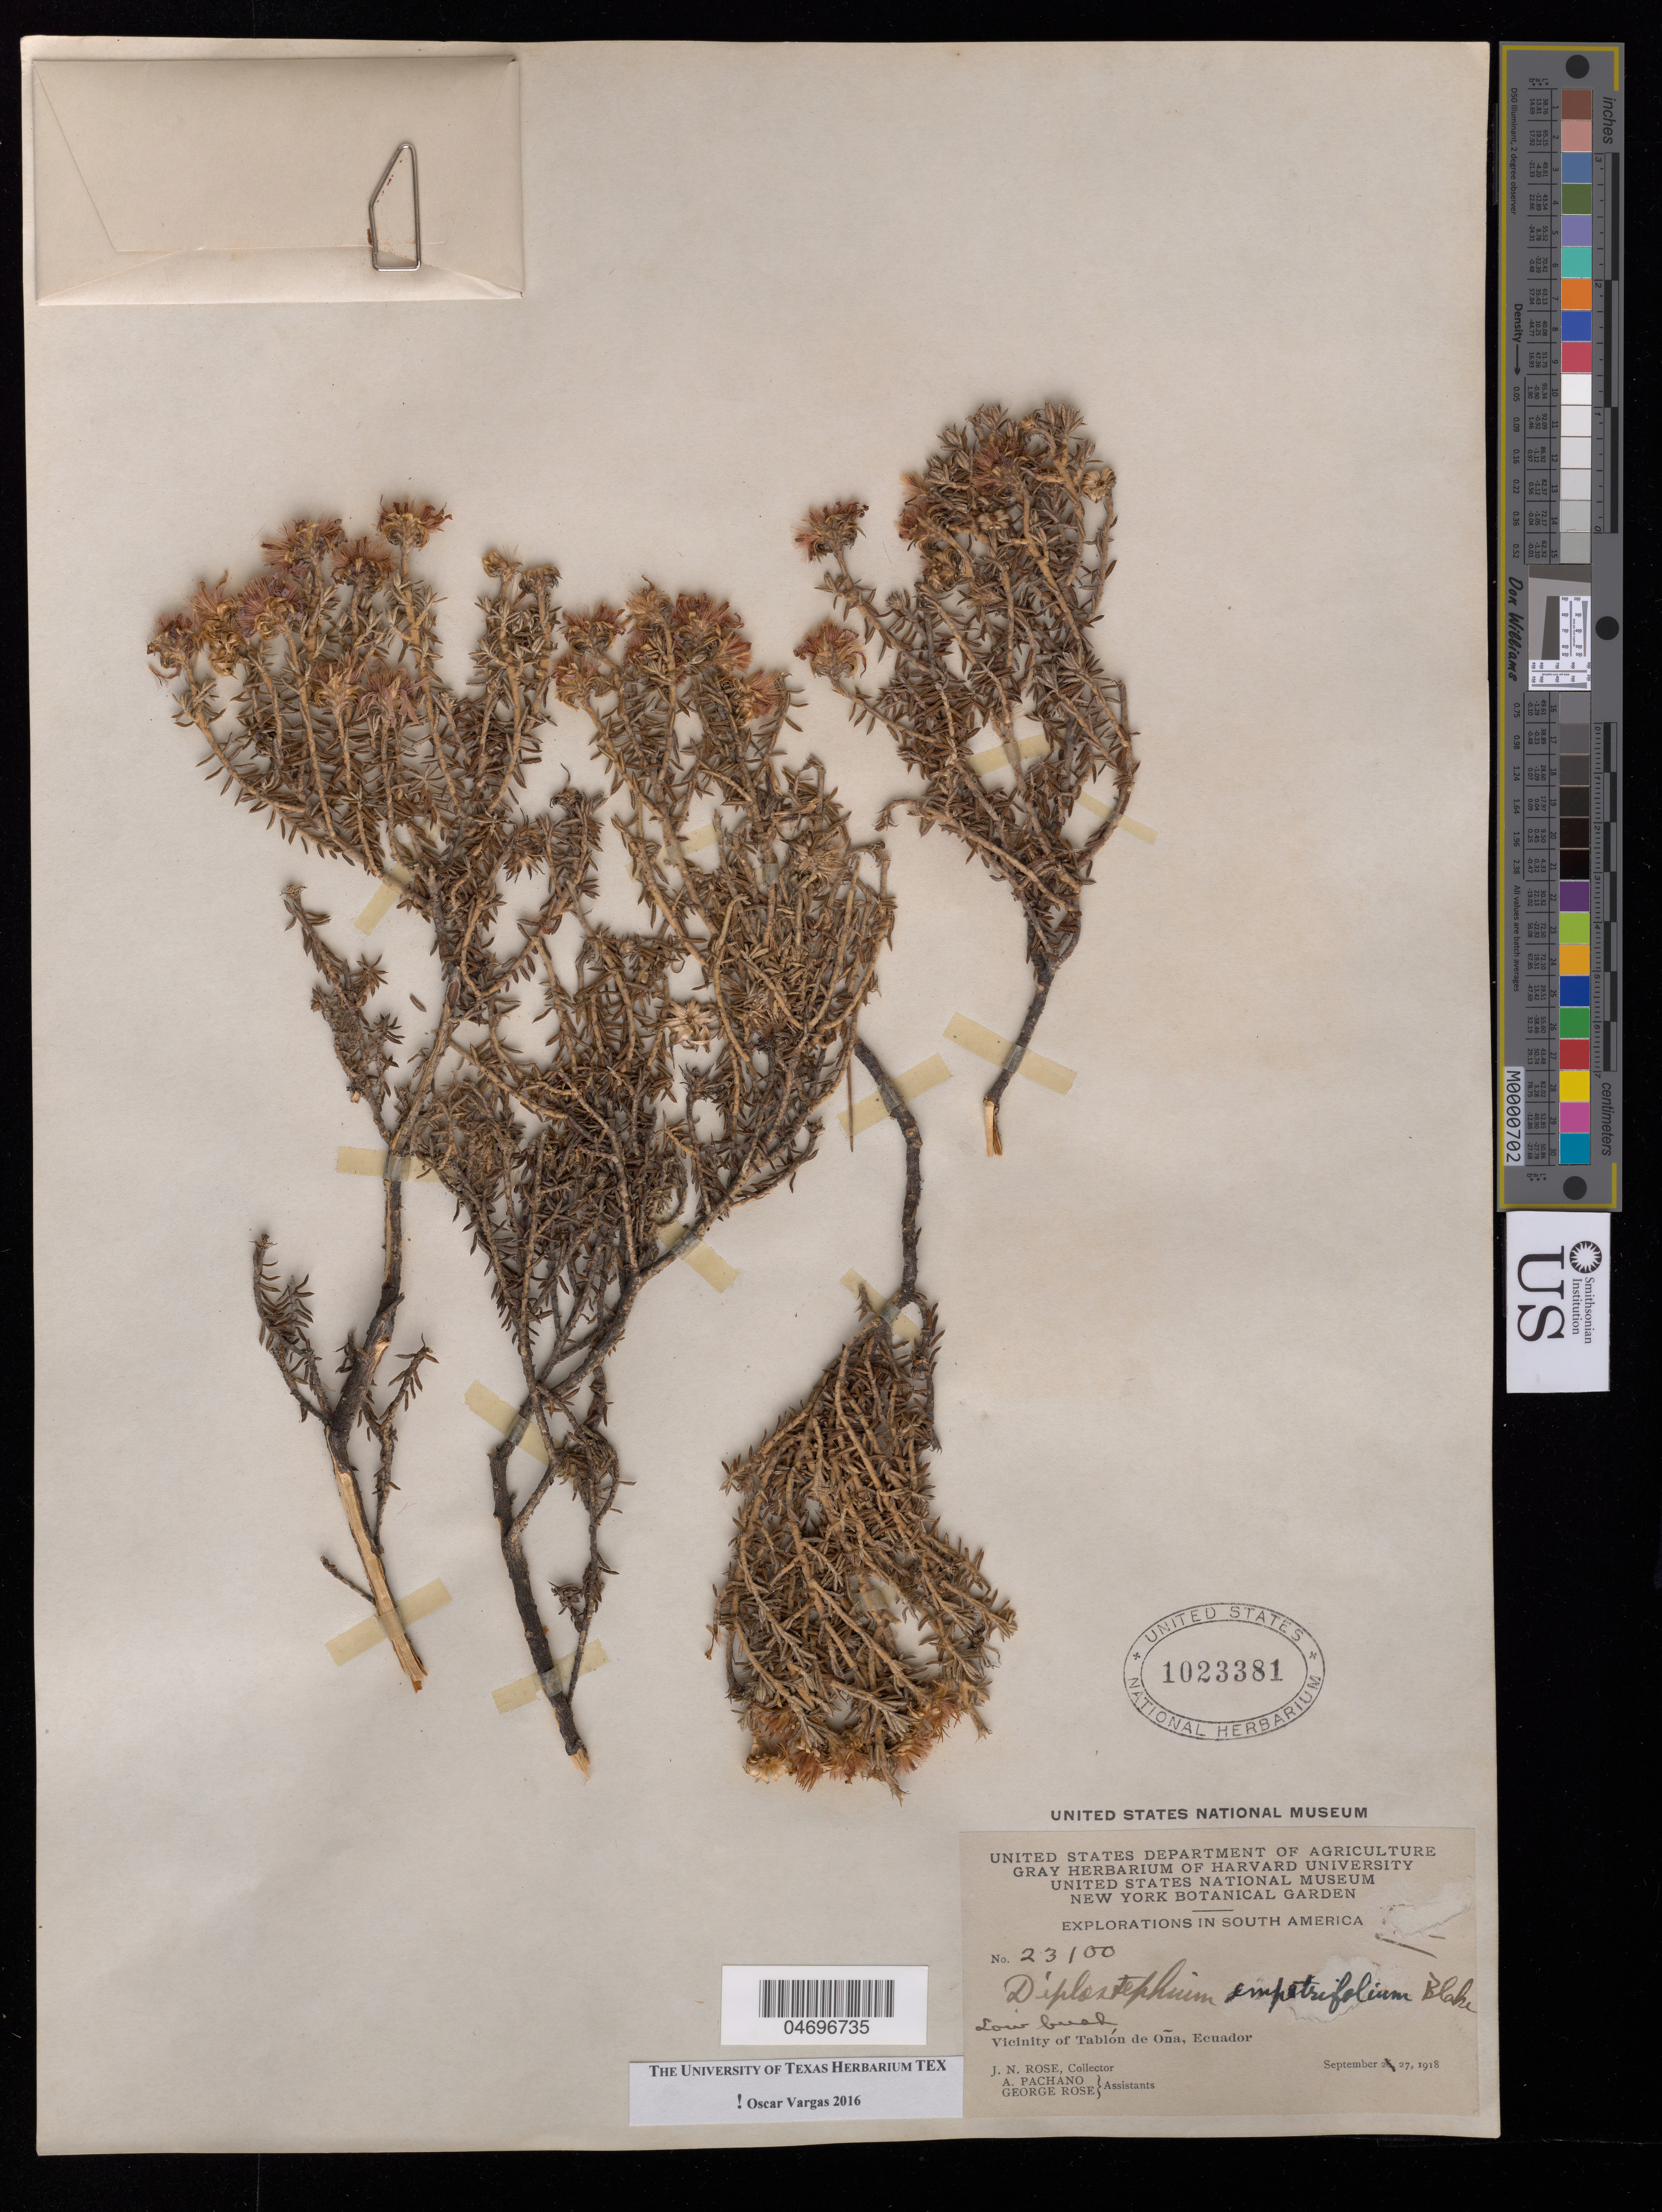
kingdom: Plantae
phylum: Tracheophyta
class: Magnoliopsida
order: Asterales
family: Asteraceae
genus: Diplostephium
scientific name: Diplostephium empetrifolium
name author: S.F. Blake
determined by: Vargas, Oscar M.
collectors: J. N. Rose, A. Pachano & G. Rose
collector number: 23100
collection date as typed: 27 Sep 1918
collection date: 1918-09-27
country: Ecuador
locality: Tablon de Ona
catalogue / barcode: US 1023381